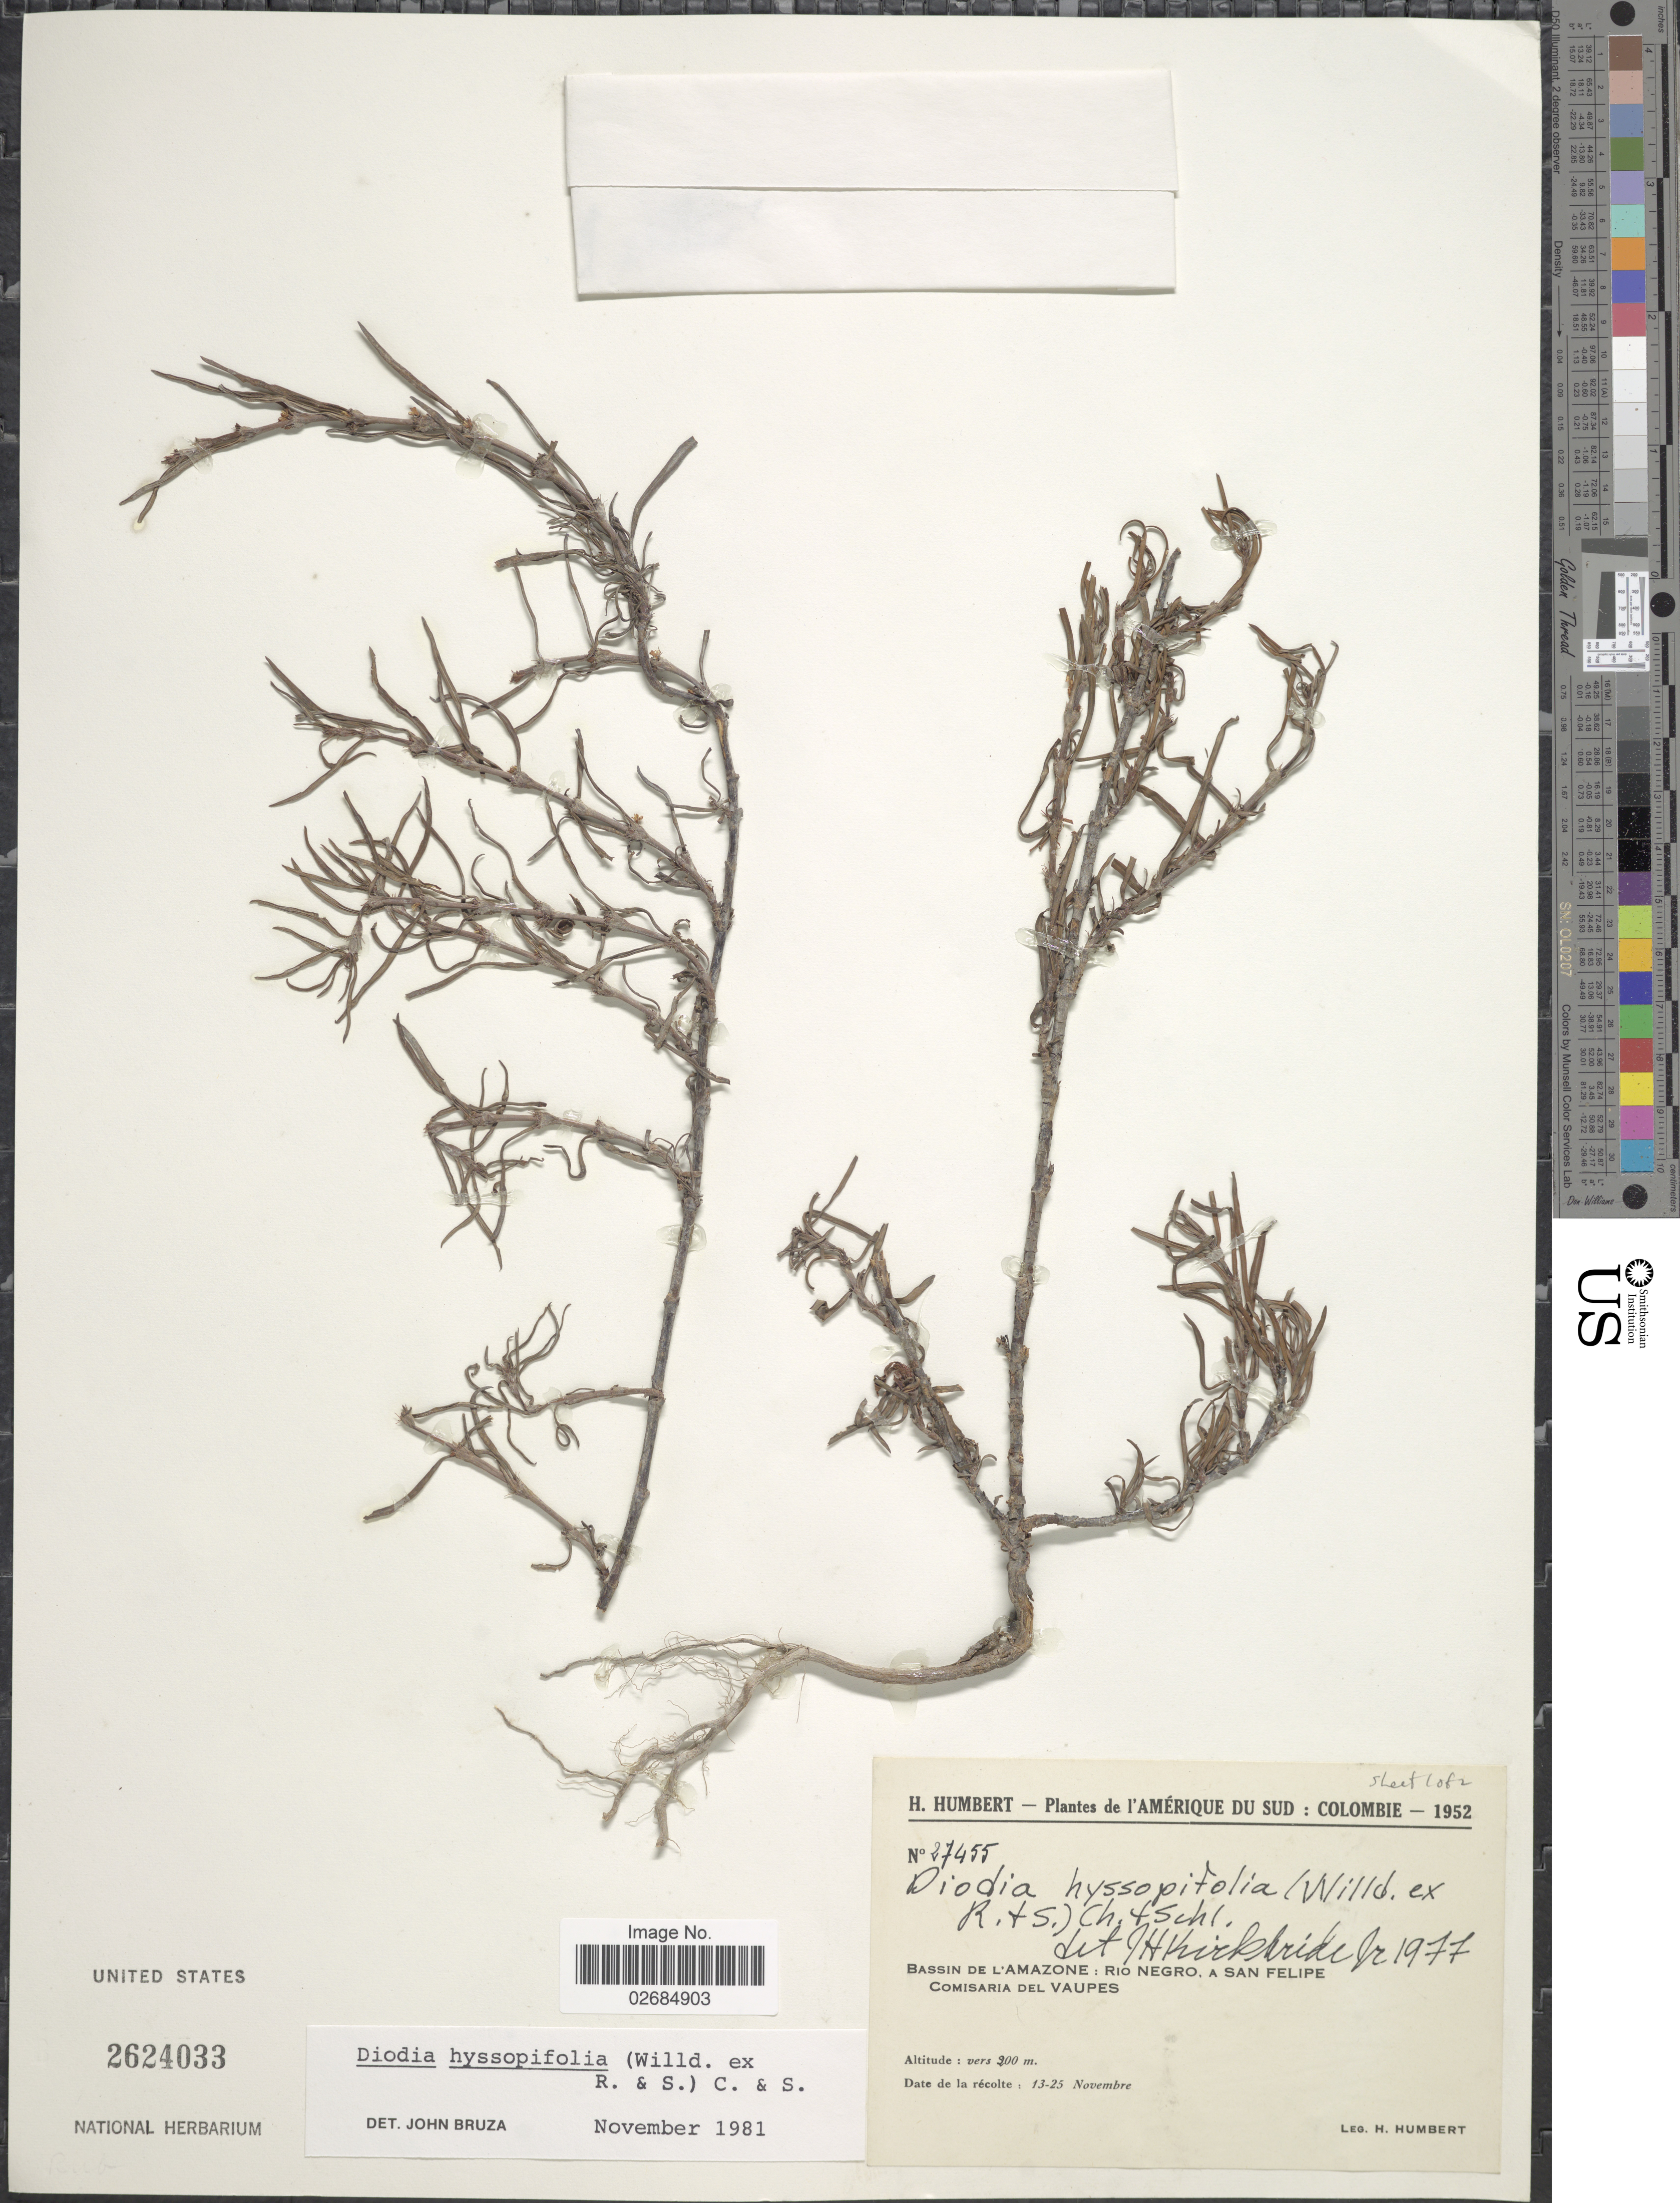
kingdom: Plantae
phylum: Tracheophyta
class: Magnoliopsida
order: Gentianales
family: Rubiaceae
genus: Diodia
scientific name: Diodia hyssopifolia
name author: (Willd. ex Roem. & Schult.) Cham. & Schltdl.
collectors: H. Humbert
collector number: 27455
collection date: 1952-11-13/1952-11-25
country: Colombia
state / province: Vaupés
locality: L'Amérique du sud. Bassin de l'Amazone: Rio Negro, a San Felipe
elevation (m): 200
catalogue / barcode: US 2624033